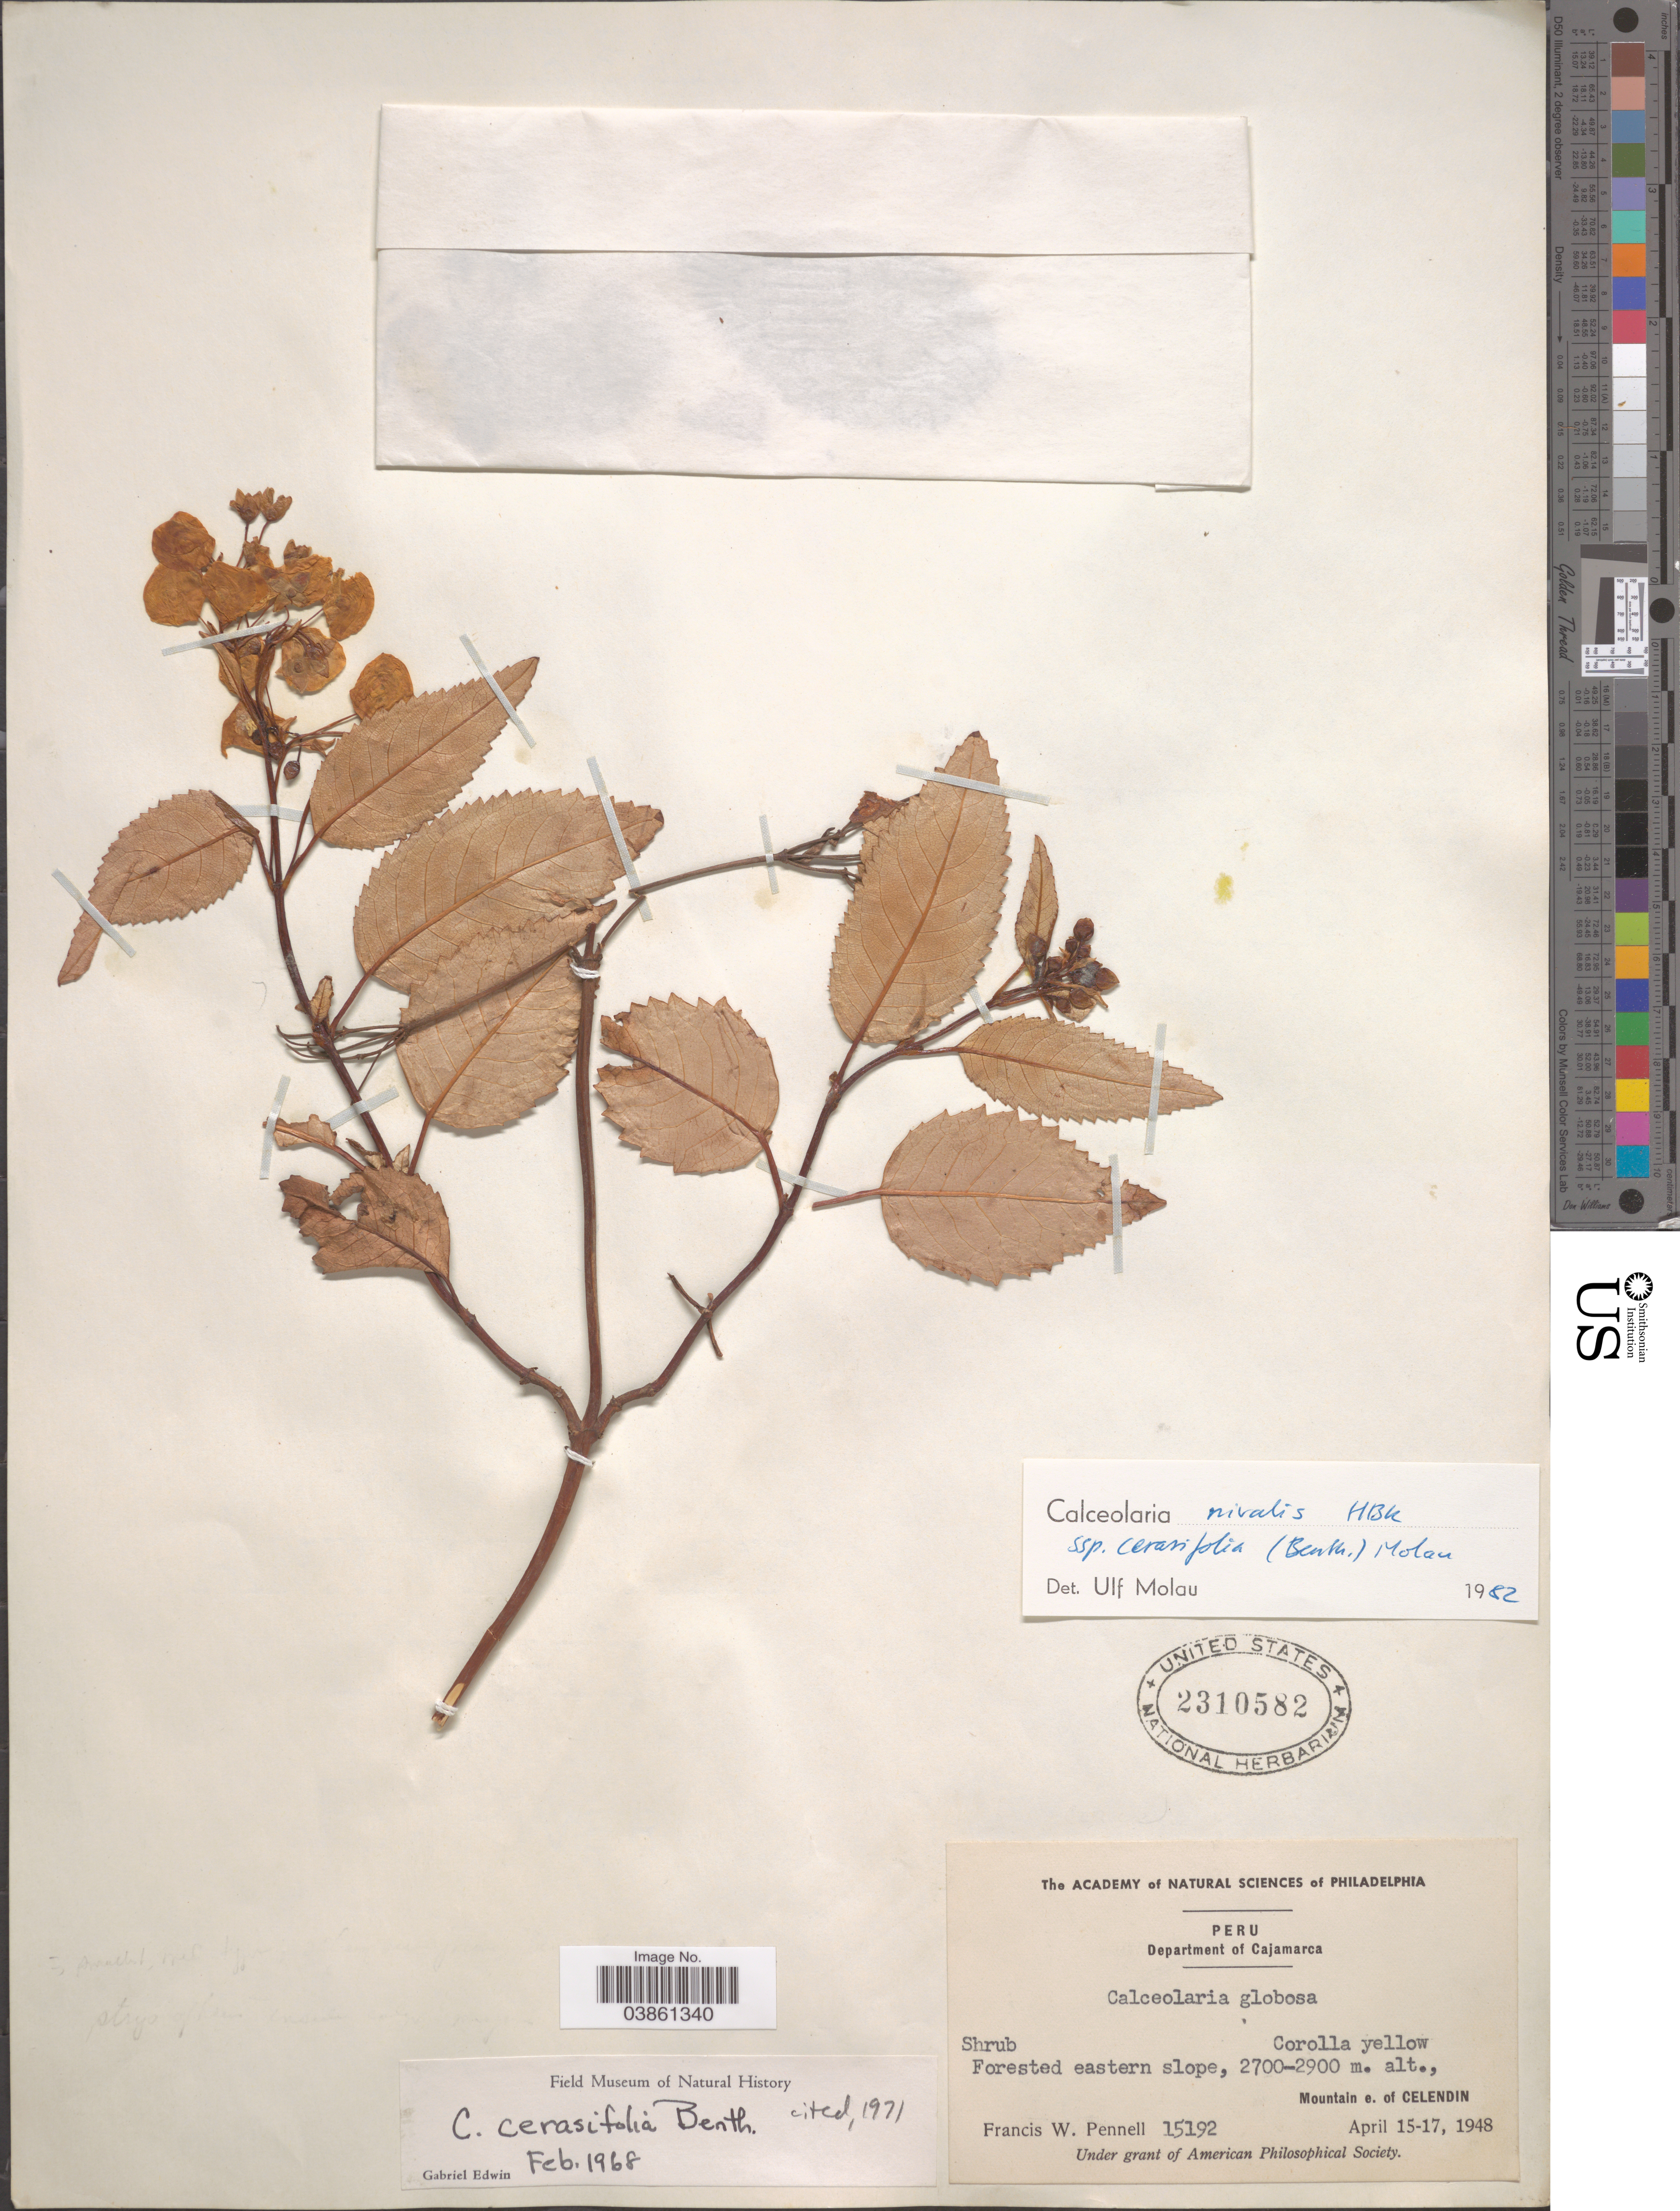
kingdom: Plantae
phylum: Tracheophyta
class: Magnoliopsida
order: Lamiales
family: Calceolariaceae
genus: Calceolaria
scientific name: Calceolaria nivalis subsp. cerasifolia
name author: (Benth.) Molau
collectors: F. W. Pennell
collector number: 15192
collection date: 1948-04-15/1948-04-17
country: Peru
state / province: Cajamarca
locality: Department of Cajamarca. Forested eastern slope, Mountain e. of Celendin.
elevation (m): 2700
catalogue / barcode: US 2310581